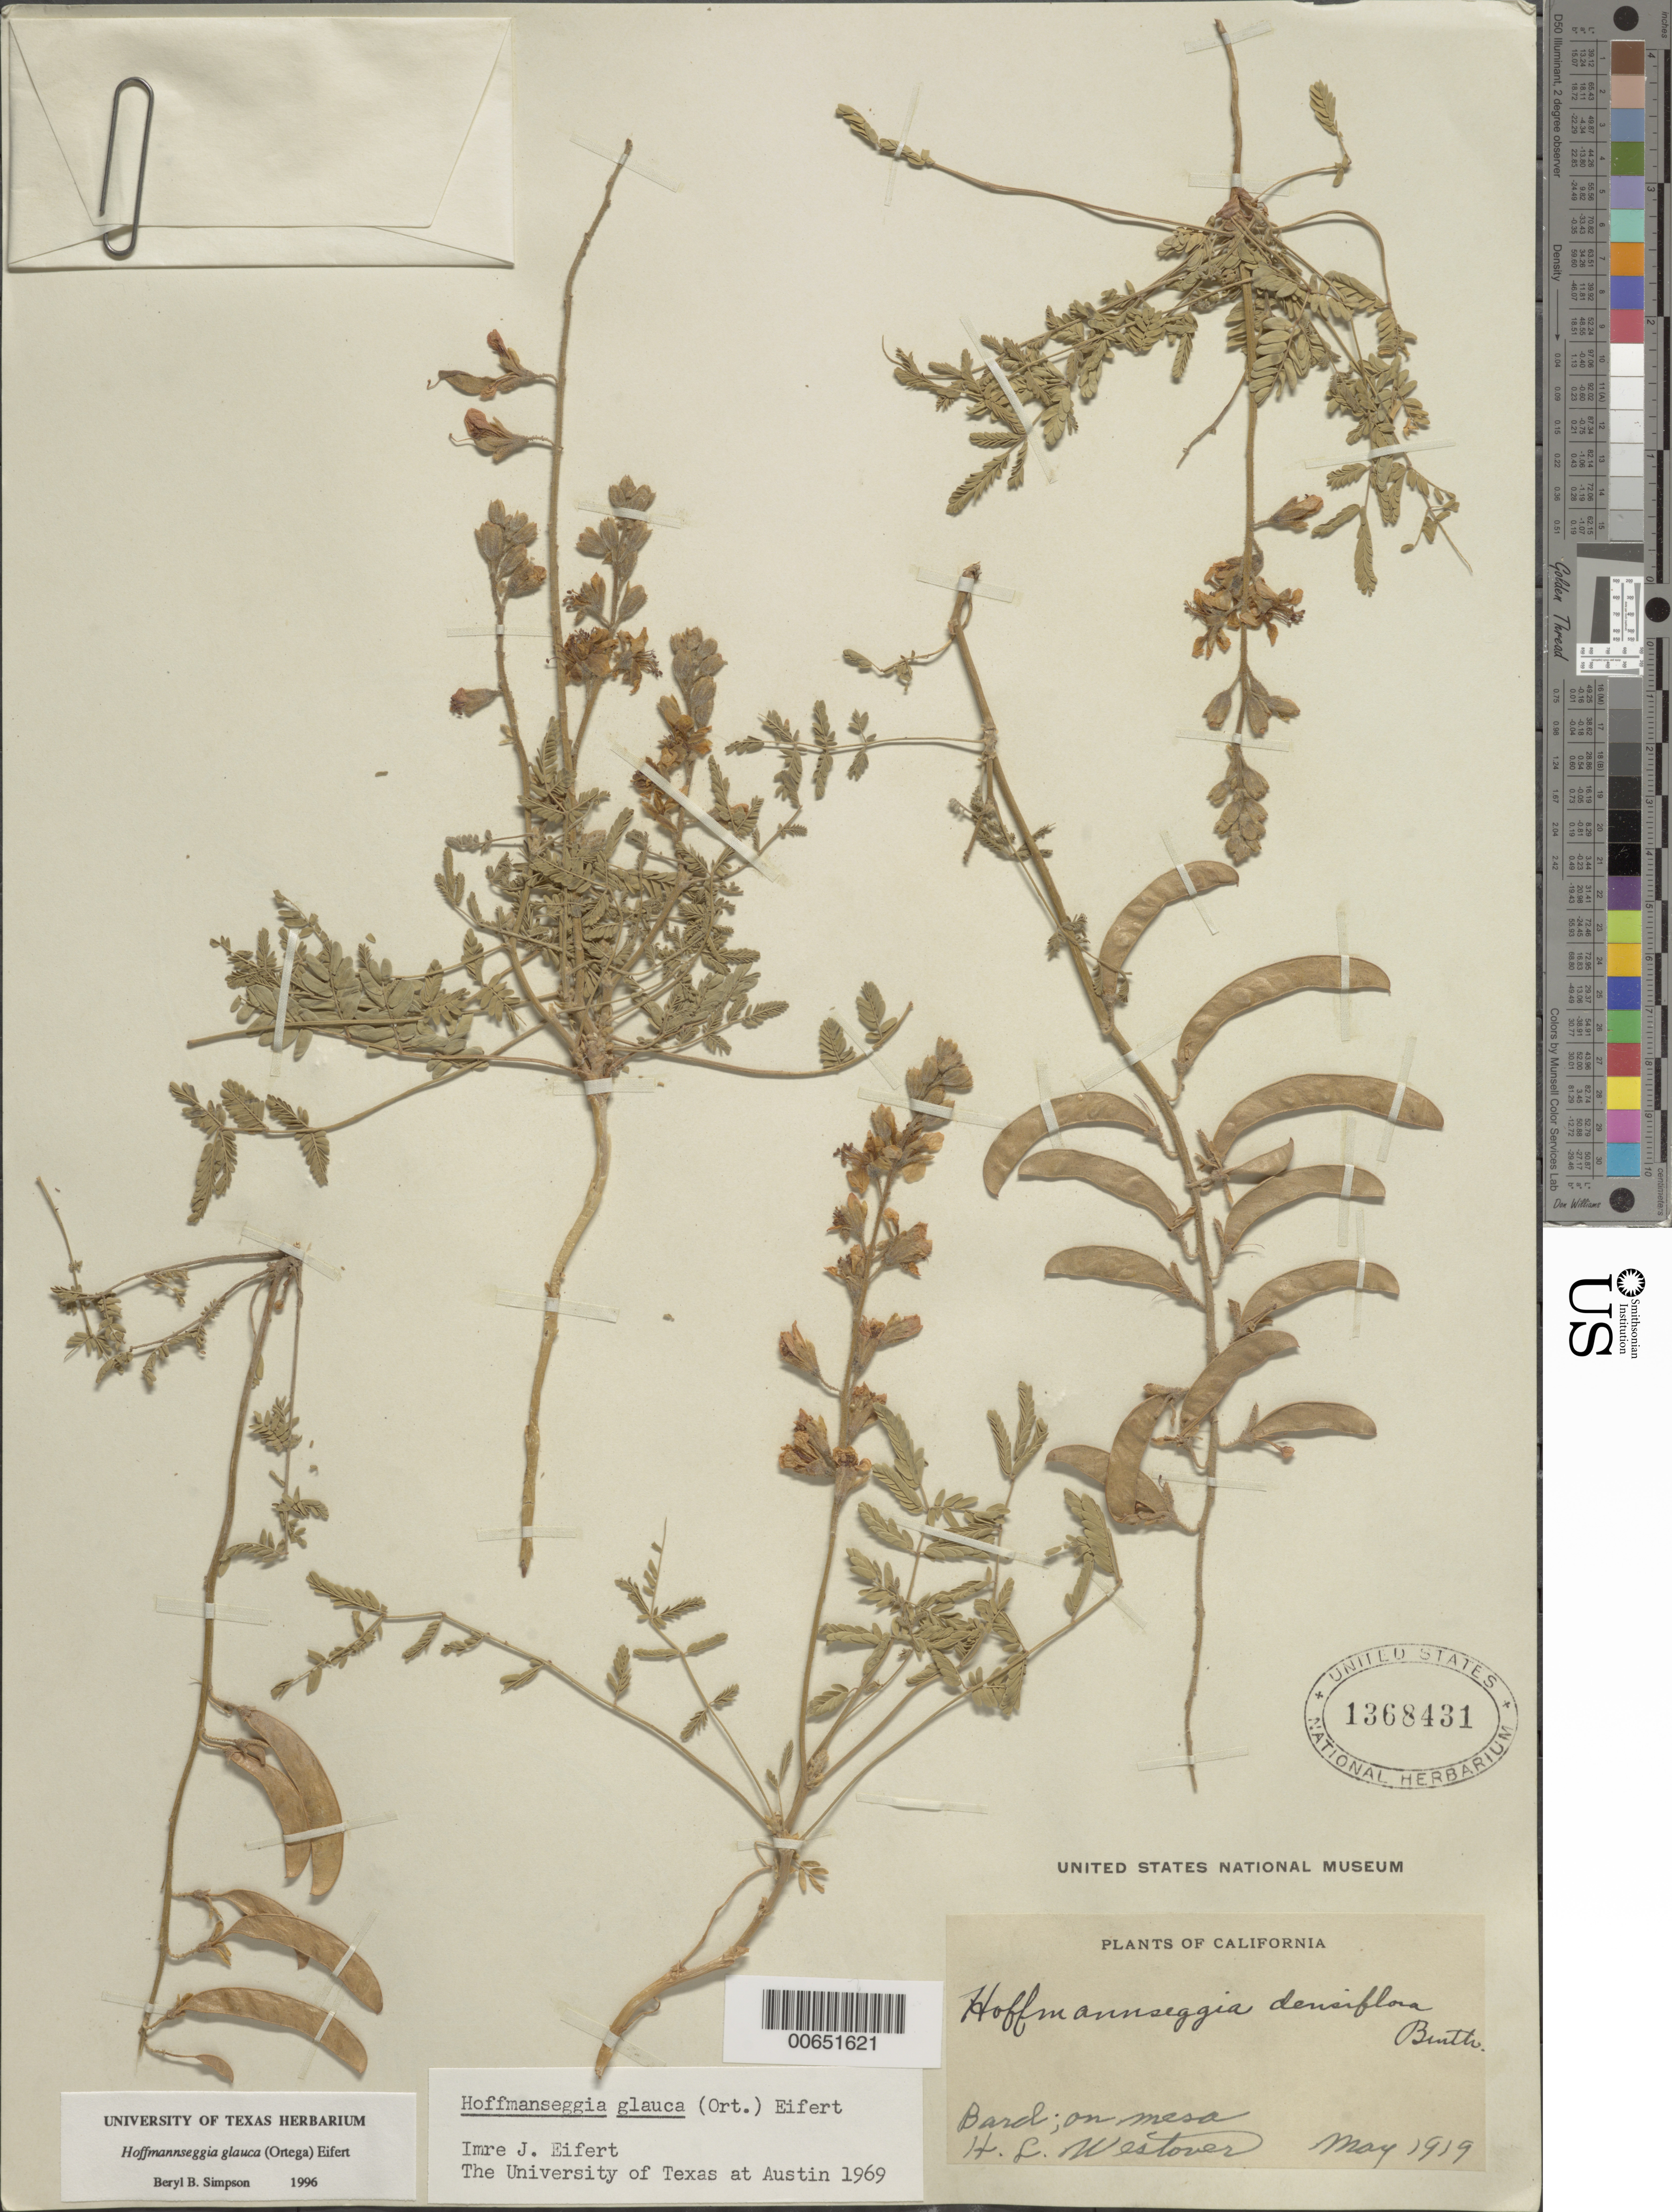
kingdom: Plantae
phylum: Tracheophyta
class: Magnoliopsida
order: Fabales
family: Fabaceae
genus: Hoffmannseggia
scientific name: Hoffmannseggia glauca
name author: (Ortega) Eifert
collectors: H. Westover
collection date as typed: May 1919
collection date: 1919-05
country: United States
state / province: California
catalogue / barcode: US 1368231